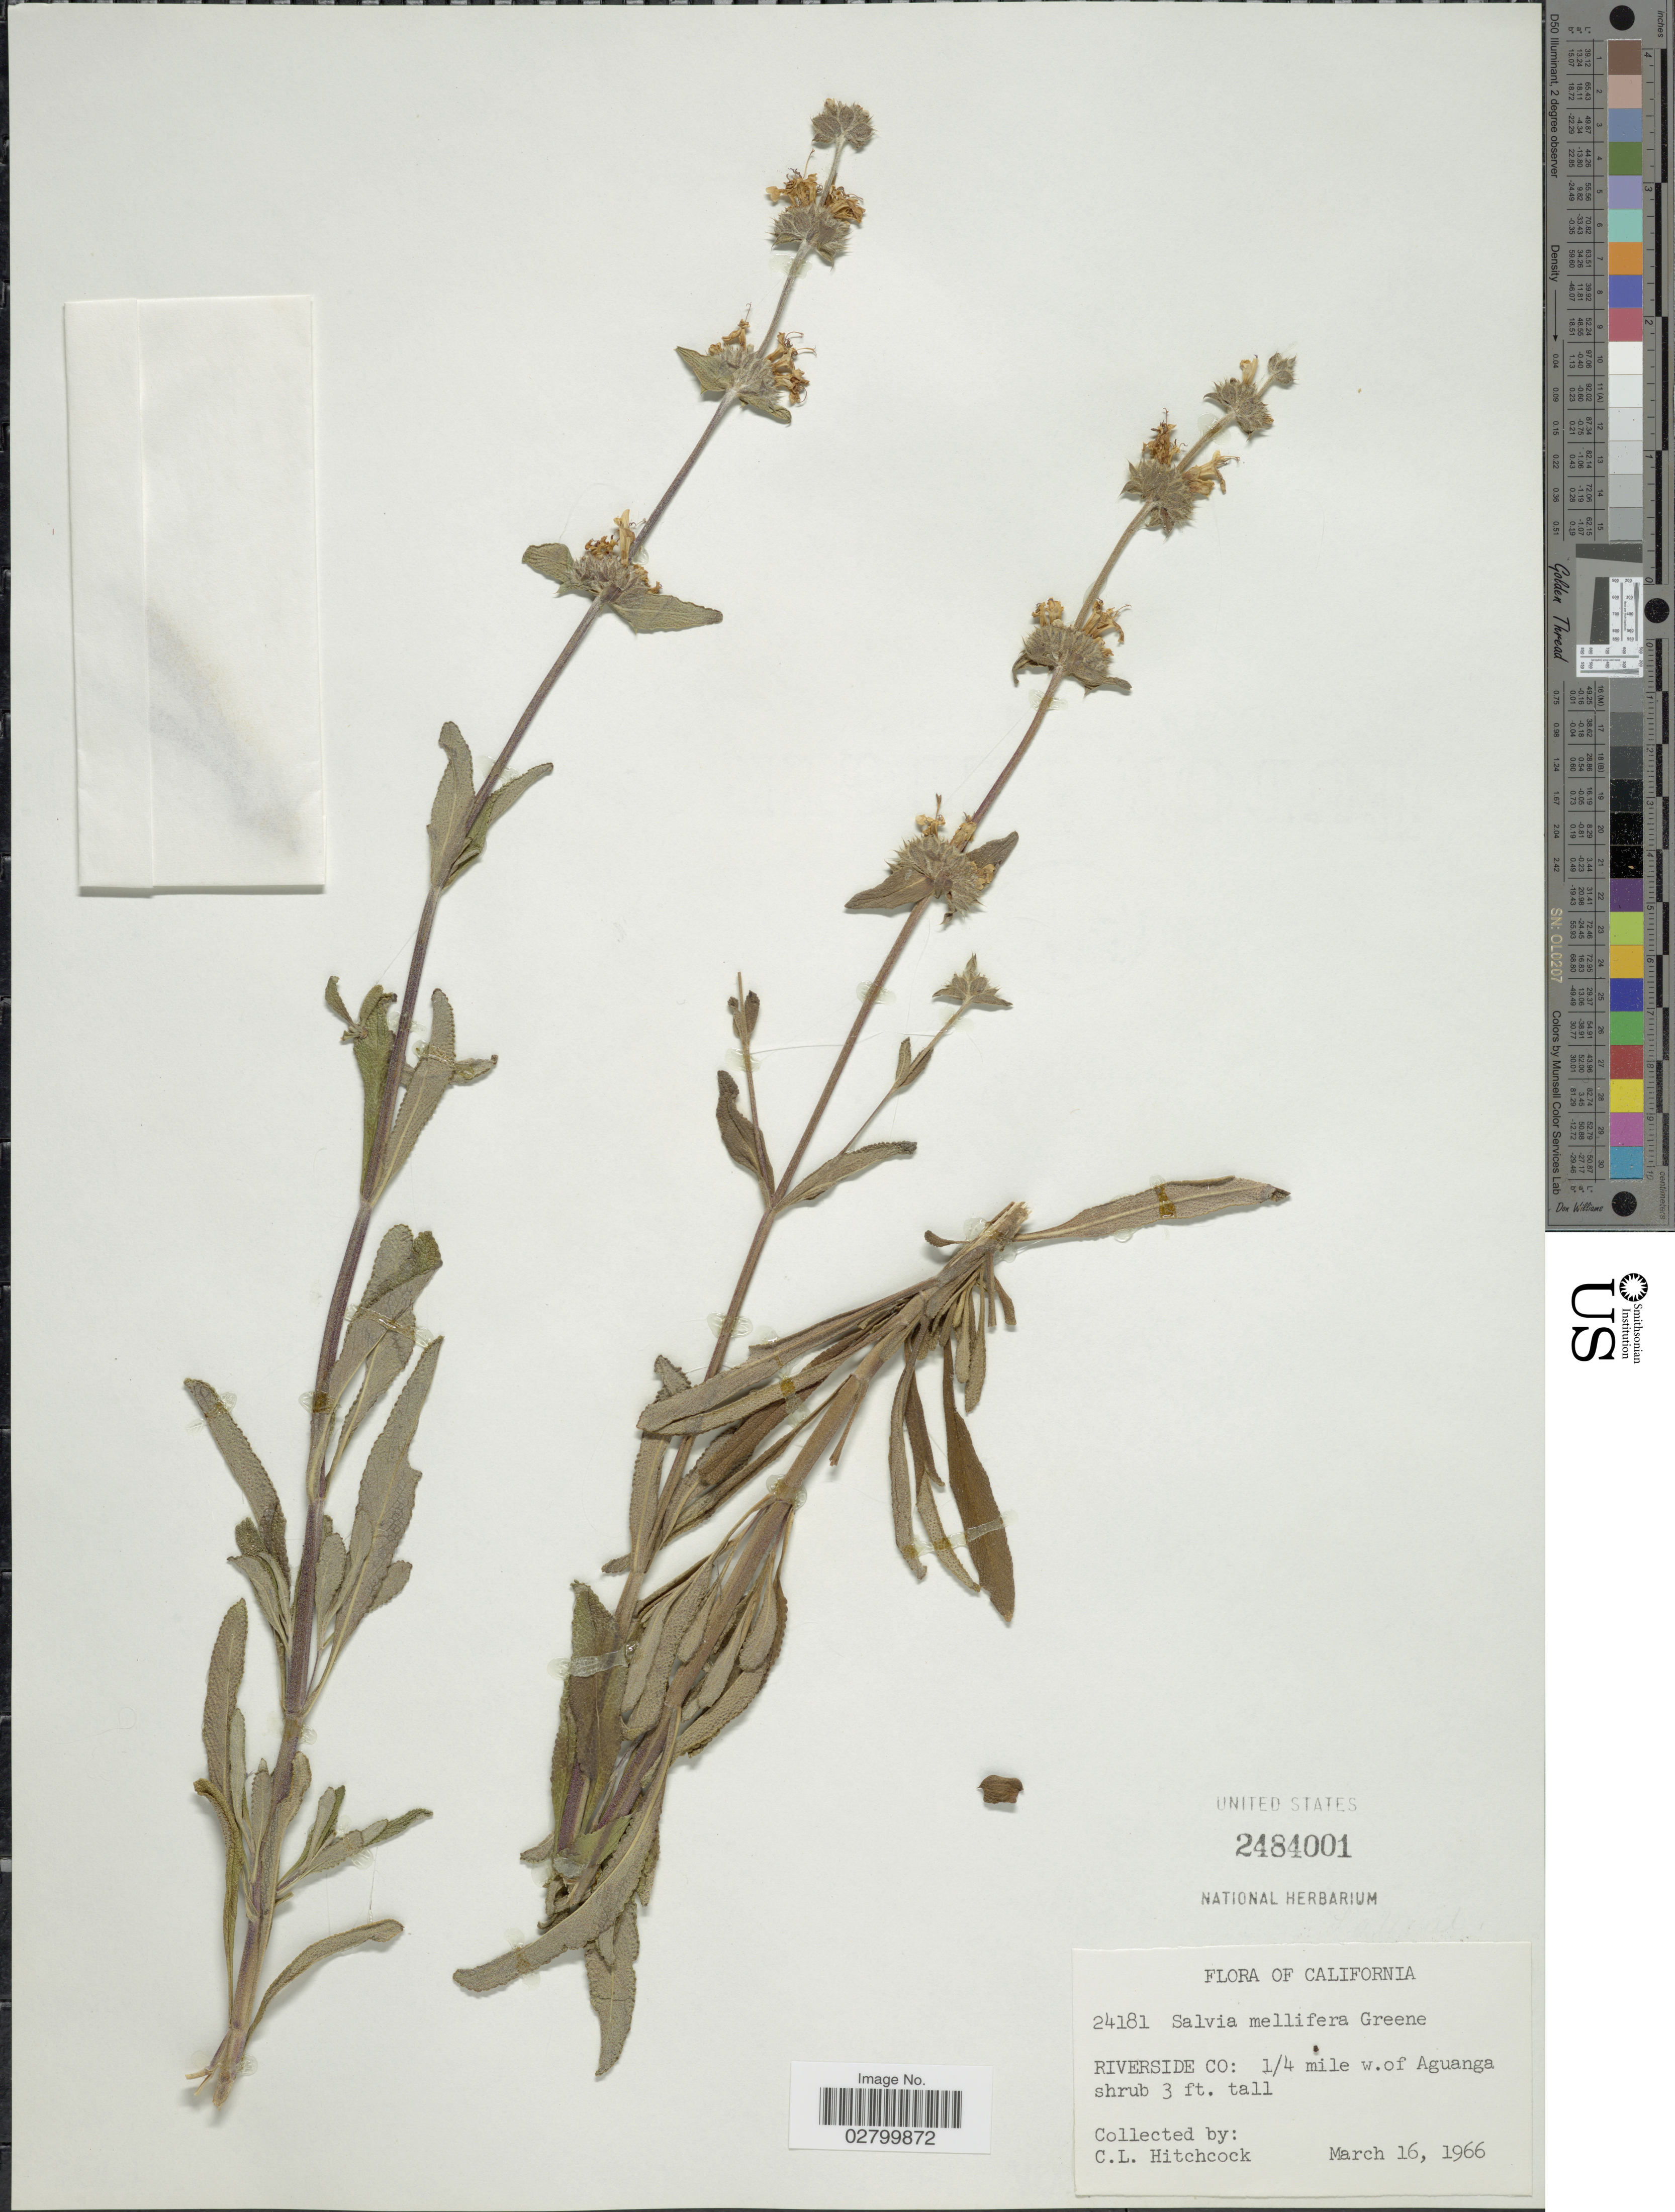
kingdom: Plantae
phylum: Tracheophyta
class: Magnoliopsida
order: Lamiales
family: Lamiaceae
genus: Salvia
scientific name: Salvia mellifera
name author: Greene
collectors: C. L. Hitchcock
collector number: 24181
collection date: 1966-03-16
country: United States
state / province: California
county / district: Riverside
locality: Riverside Co: 1/4 mile w. of Aguanga.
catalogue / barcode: US 2484001